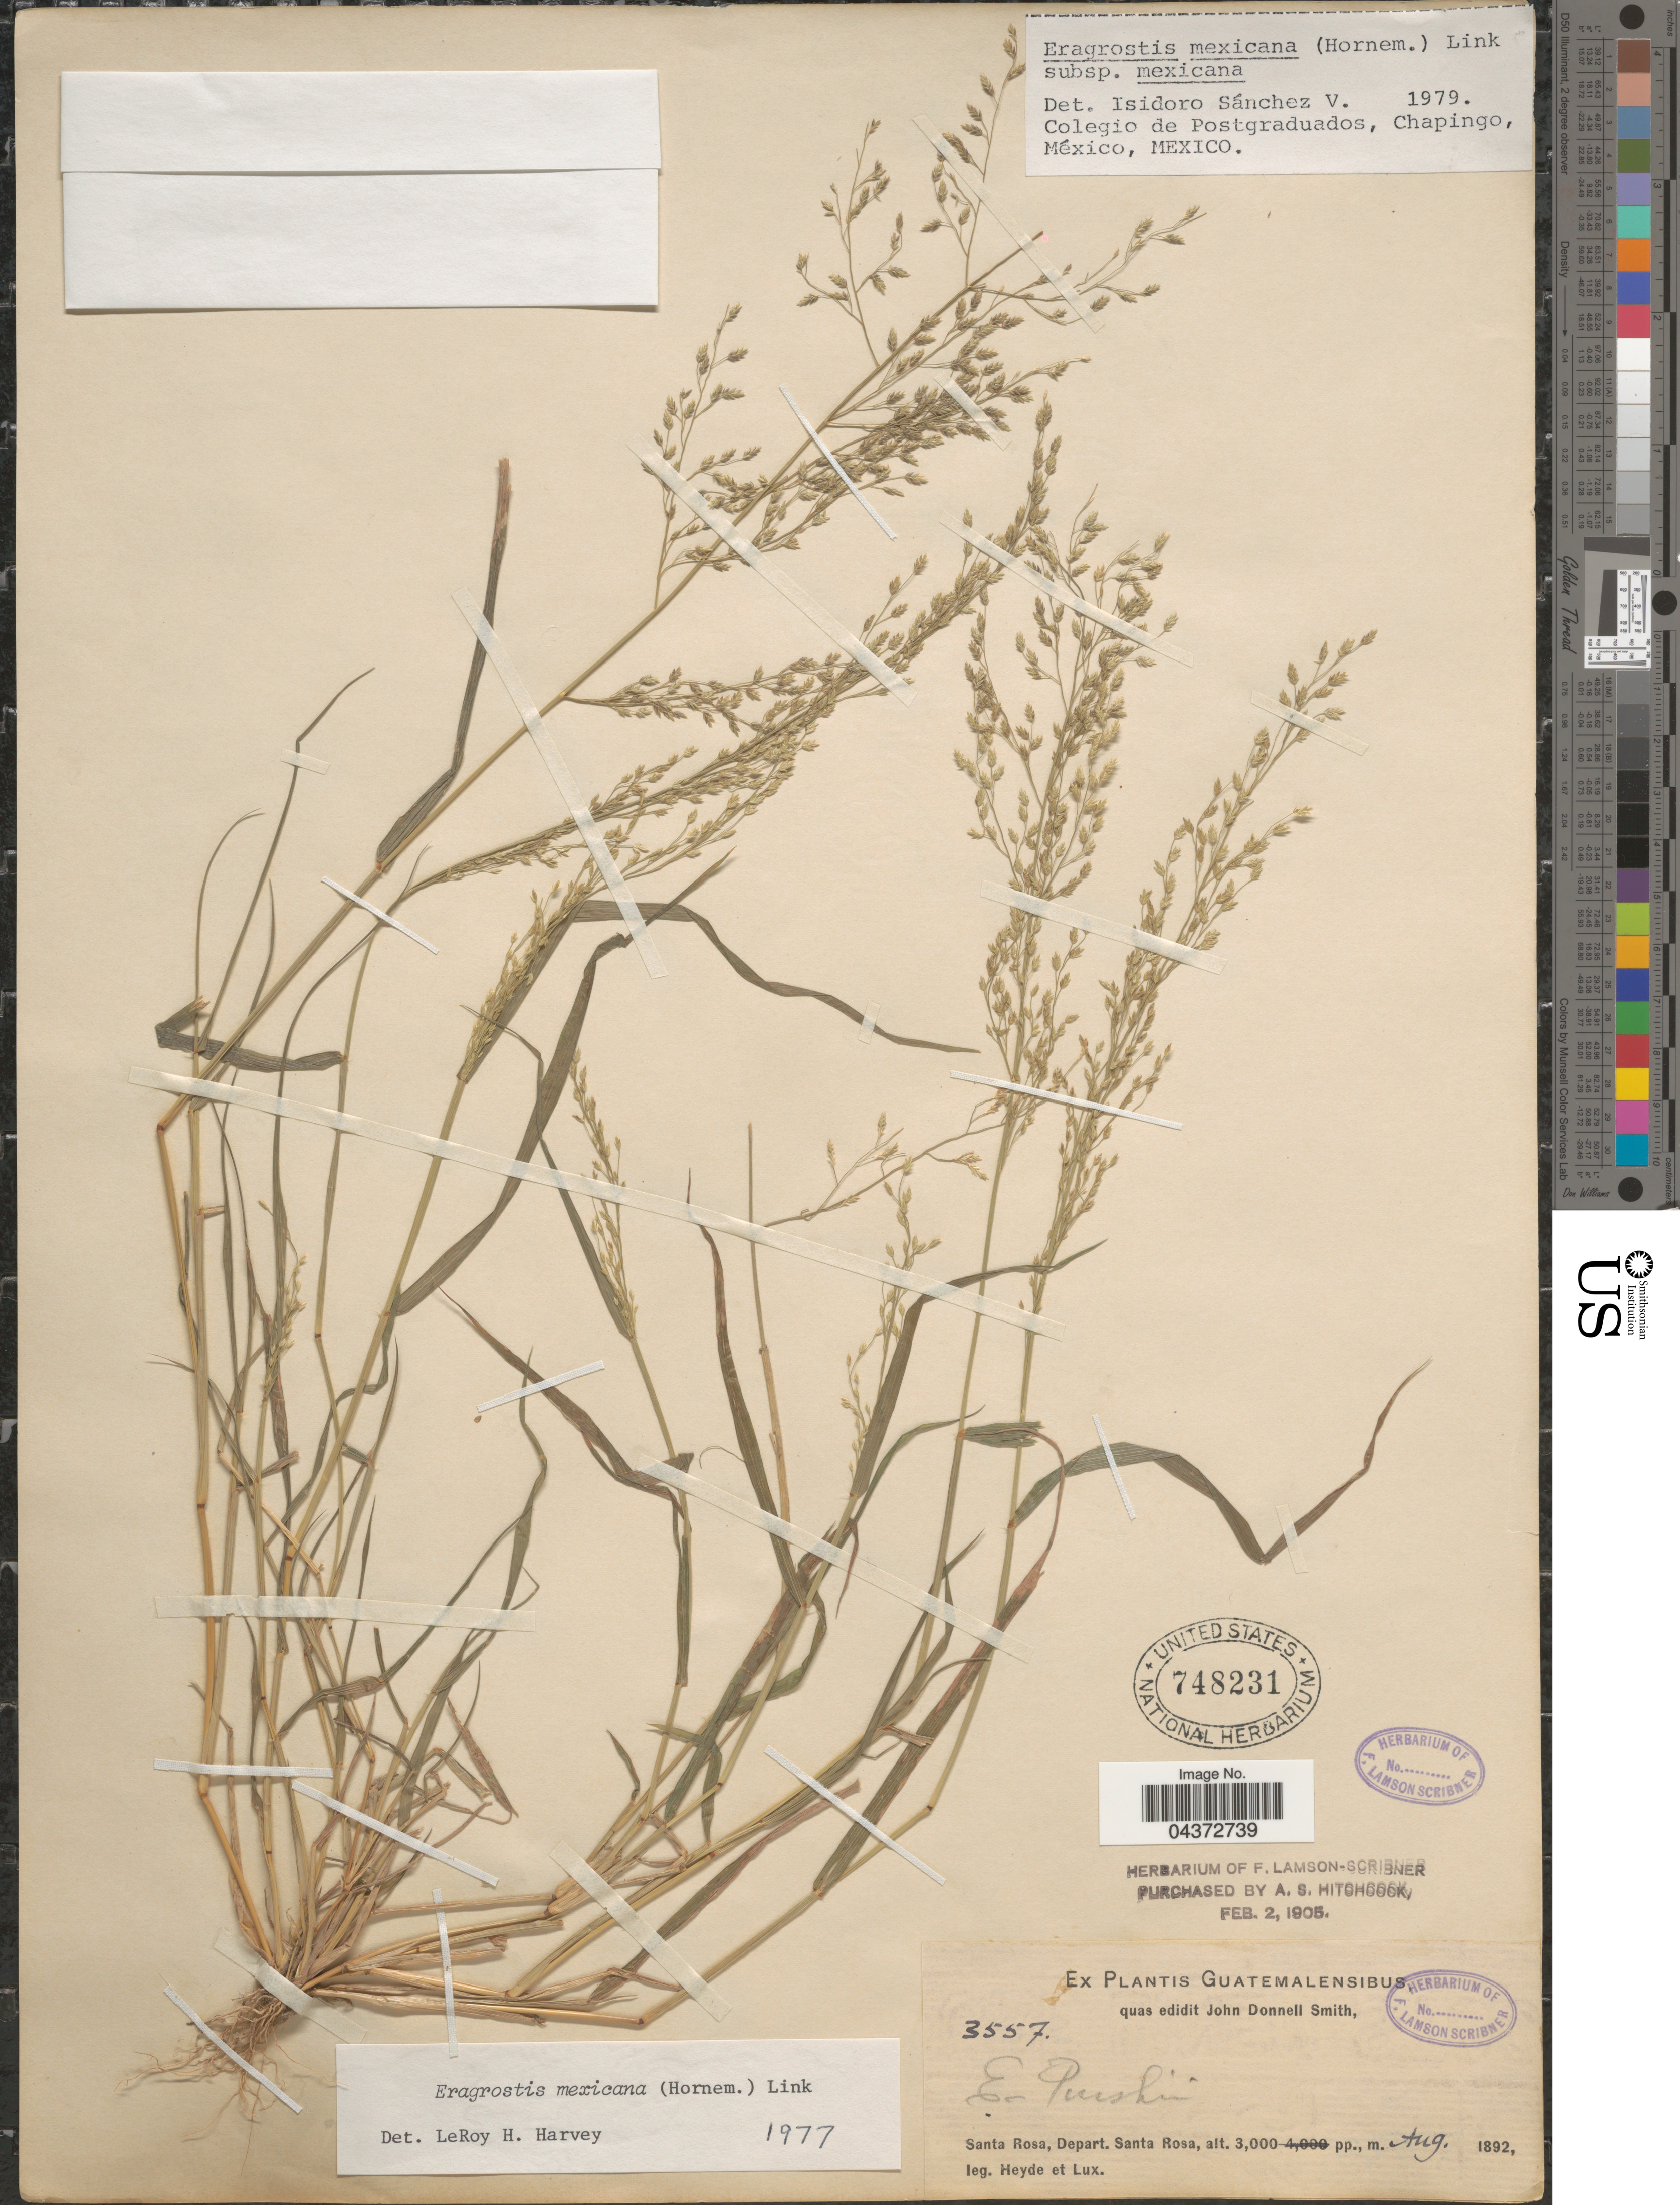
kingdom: Plantae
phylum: Tracheophyta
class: Liliopsida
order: Poales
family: Poaceae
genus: Eragrostis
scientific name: Eragrostis mexicana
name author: (Hornem.) Link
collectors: Heyde & Lux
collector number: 3557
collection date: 1892-08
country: Guatemala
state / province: Santa Rosa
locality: Santa Rosa, Depart. Santa Rosa.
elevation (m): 914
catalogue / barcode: US 748231